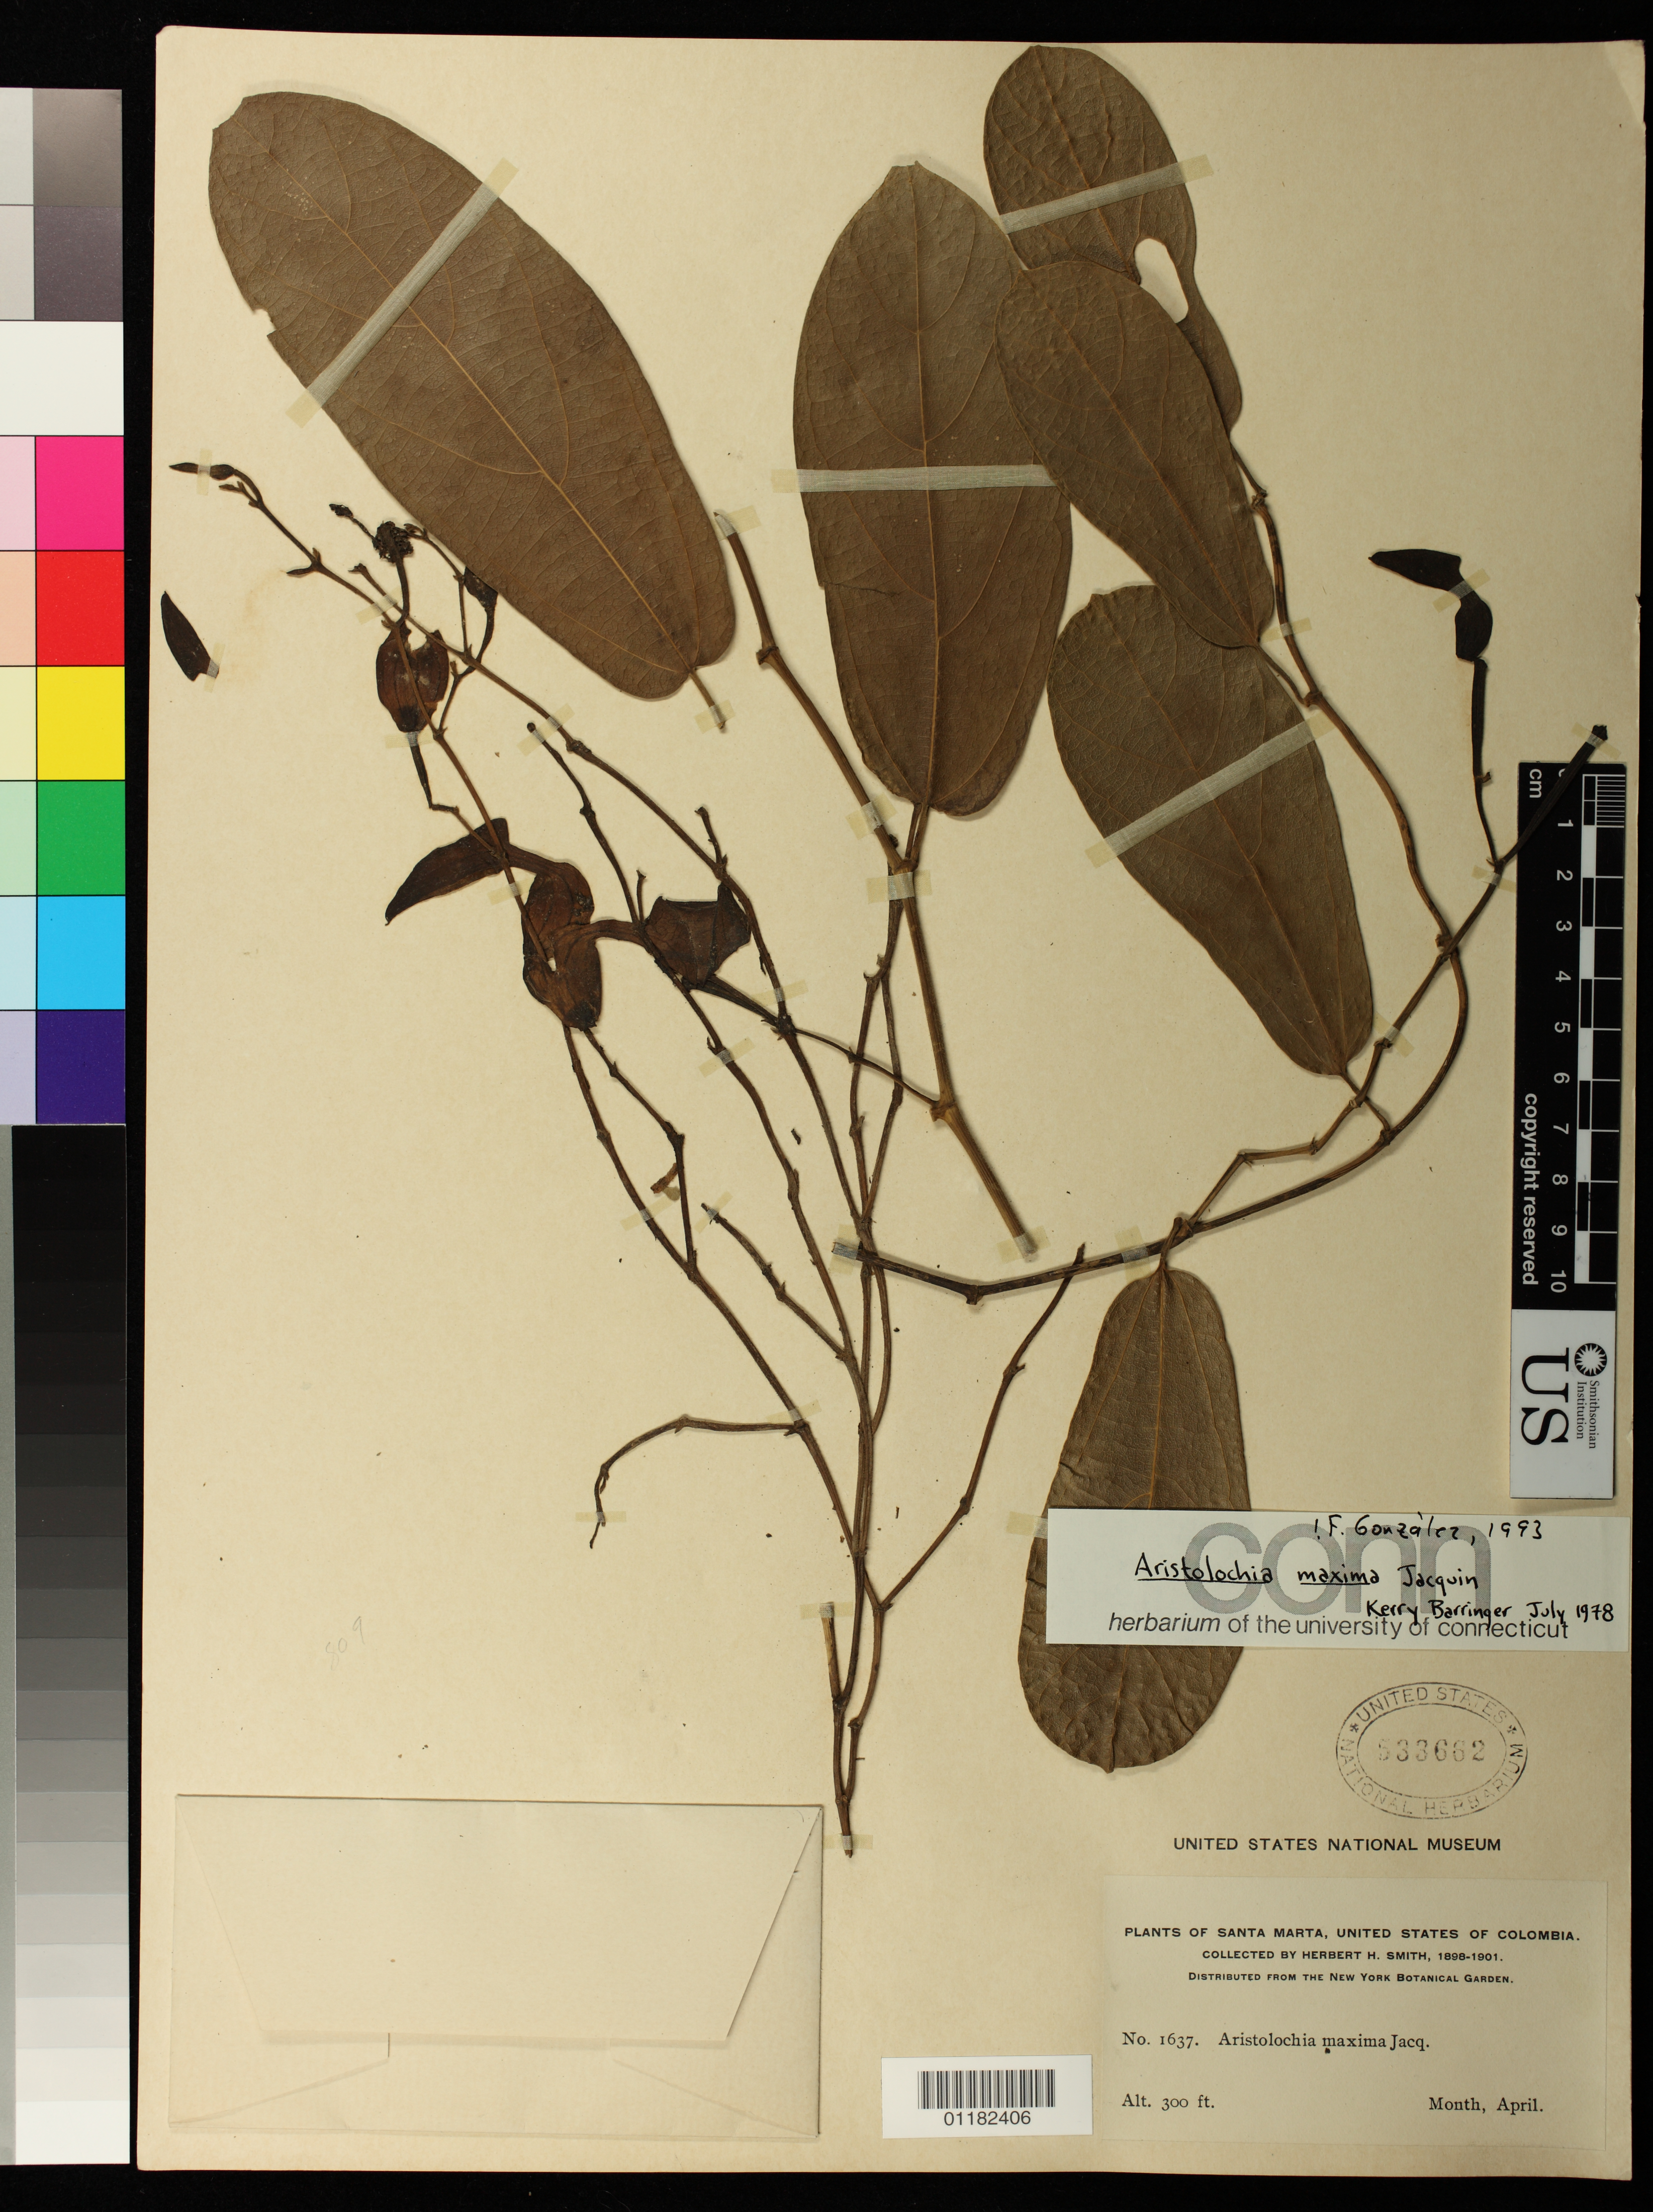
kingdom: Plantae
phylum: Tracheophyta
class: Magnoliopsida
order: Piperales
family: Aristolochiaceae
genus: Aristolochia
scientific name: Aristolochia maxima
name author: Jacq.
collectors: H. H. Smith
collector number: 1637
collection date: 1898-04/1901-04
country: Colombia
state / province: Magdalena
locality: Santa Marta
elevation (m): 91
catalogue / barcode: US 533662